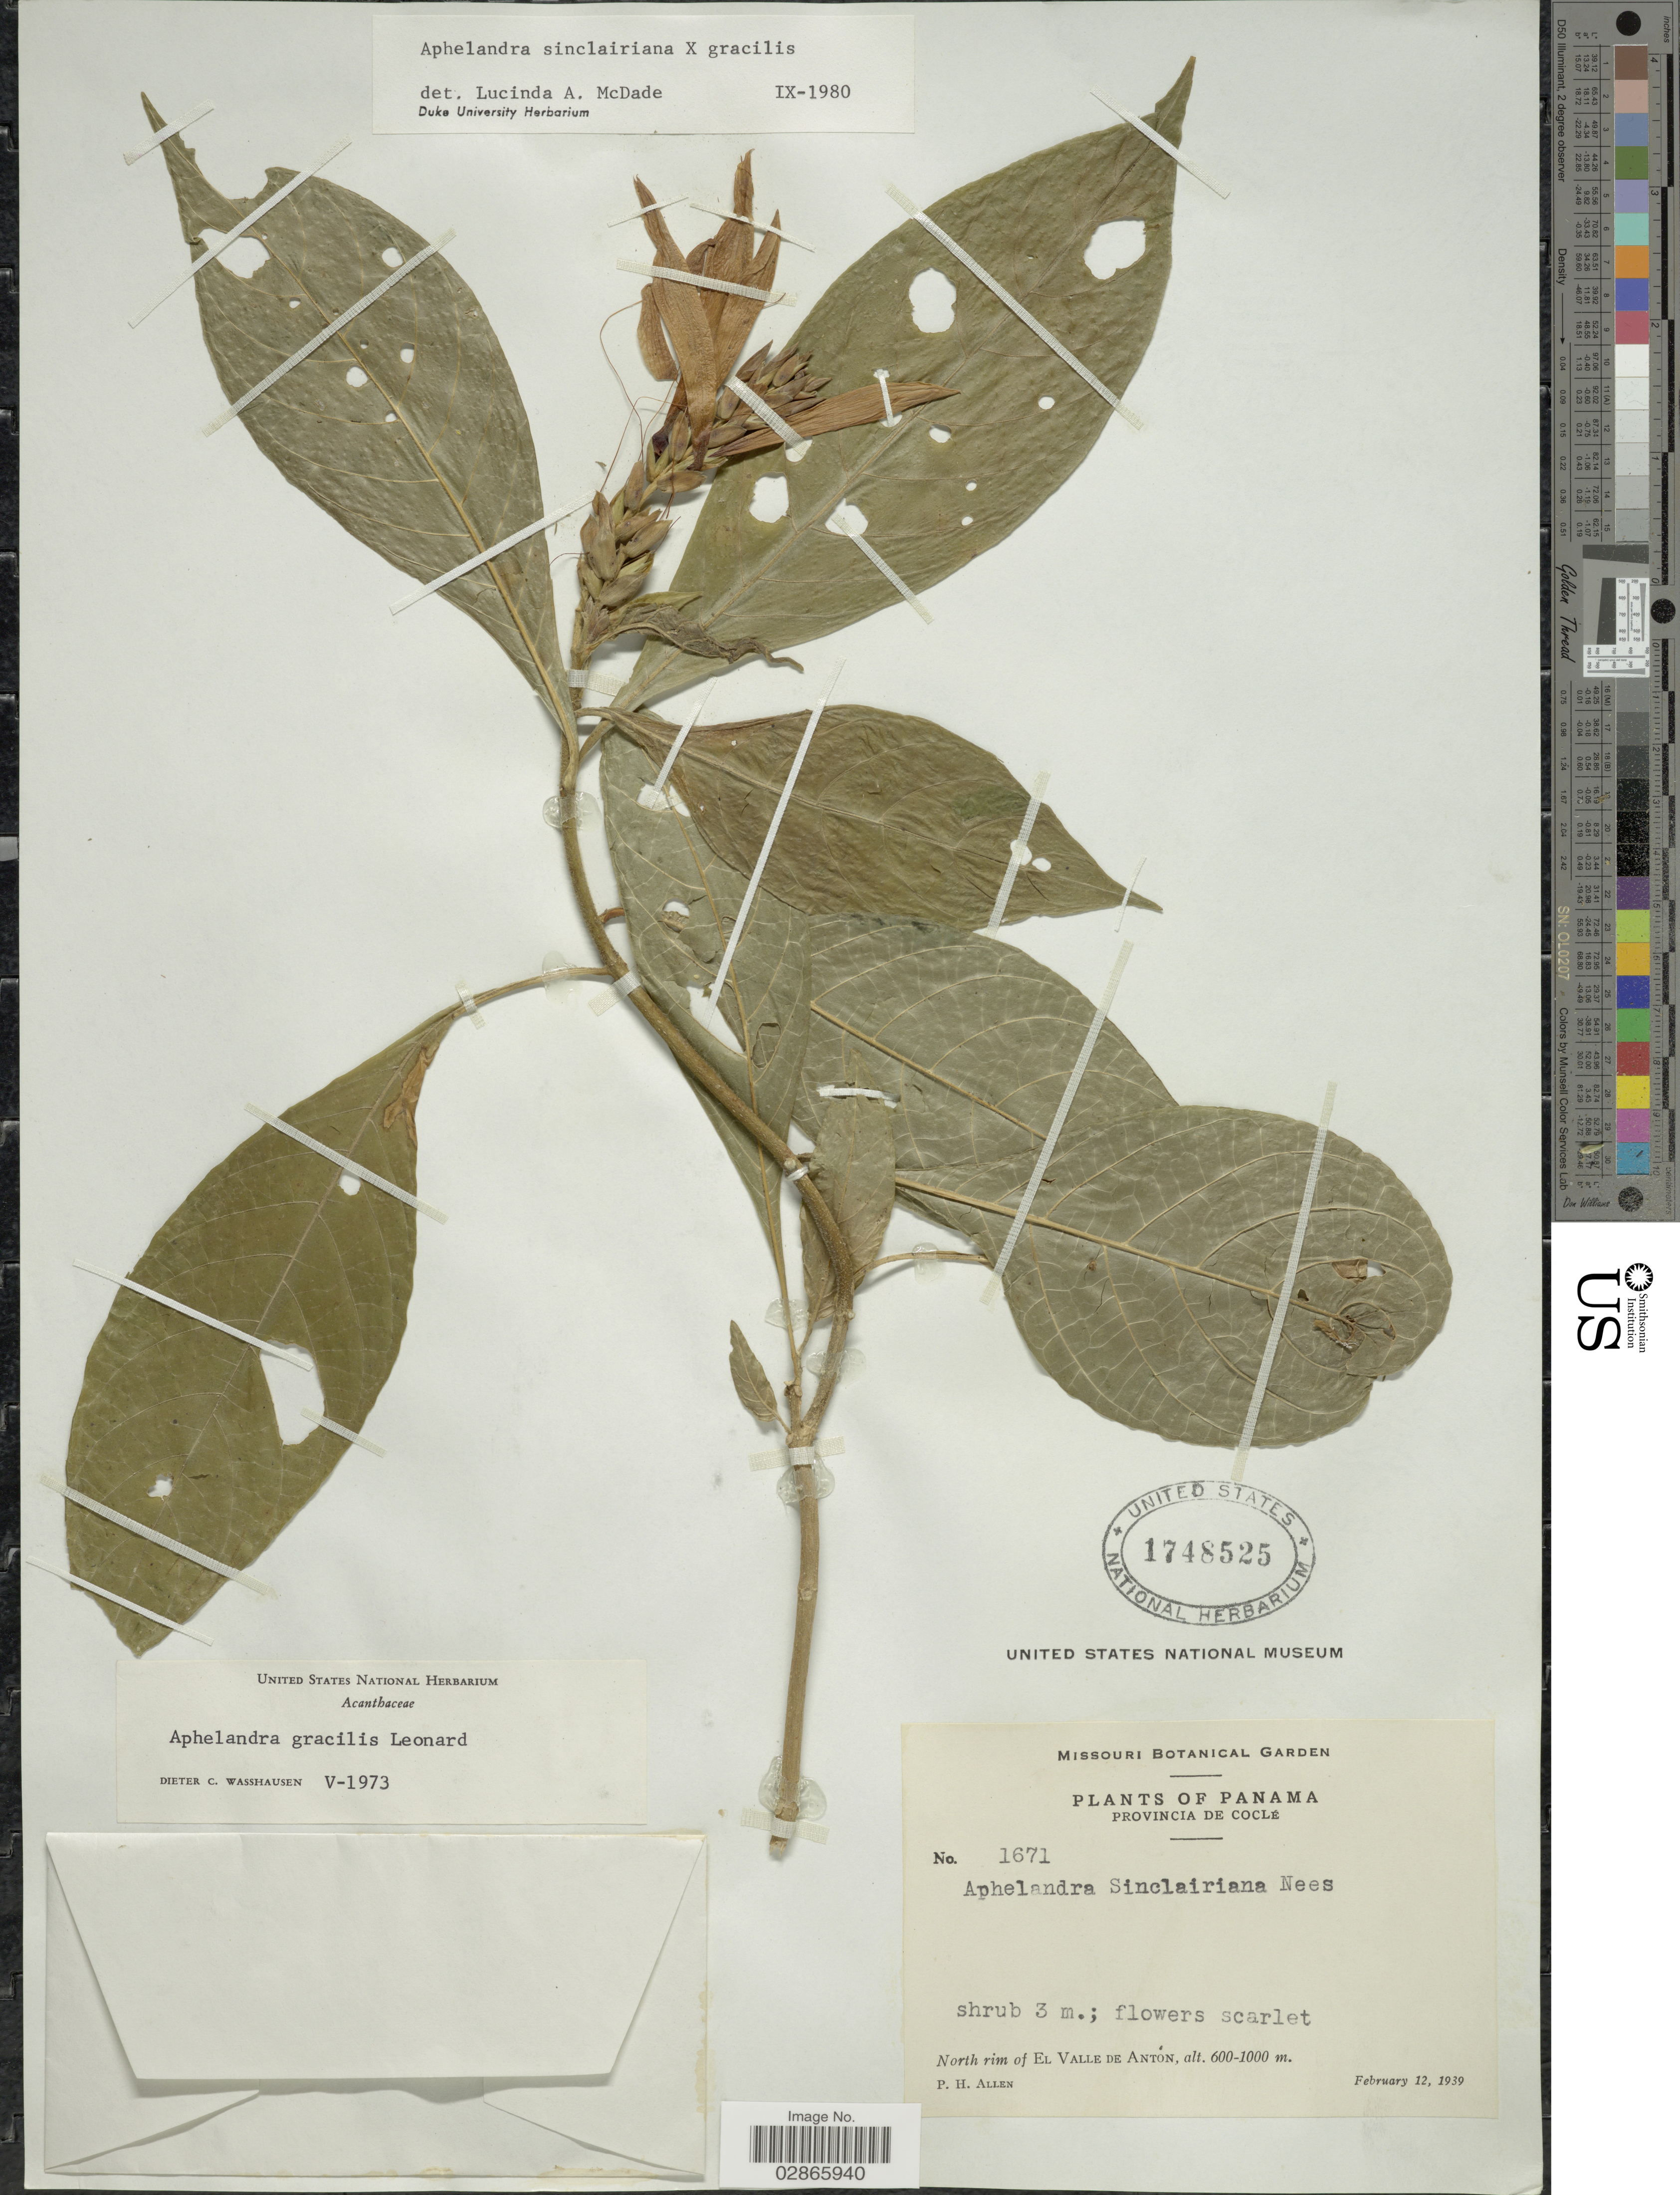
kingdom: Plantae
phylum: Tracheophyta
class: Magnoliopsida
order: Lamiales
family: Acanthaceae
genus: Aphelandra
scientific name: Aphelandra gracilis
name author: Leonard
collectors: P. H. Allen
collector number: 1671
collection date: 1939-02-12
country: Panama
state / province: Coclé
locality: North rim of El Valle de Antón.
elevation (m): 600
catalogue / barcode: US 1748525